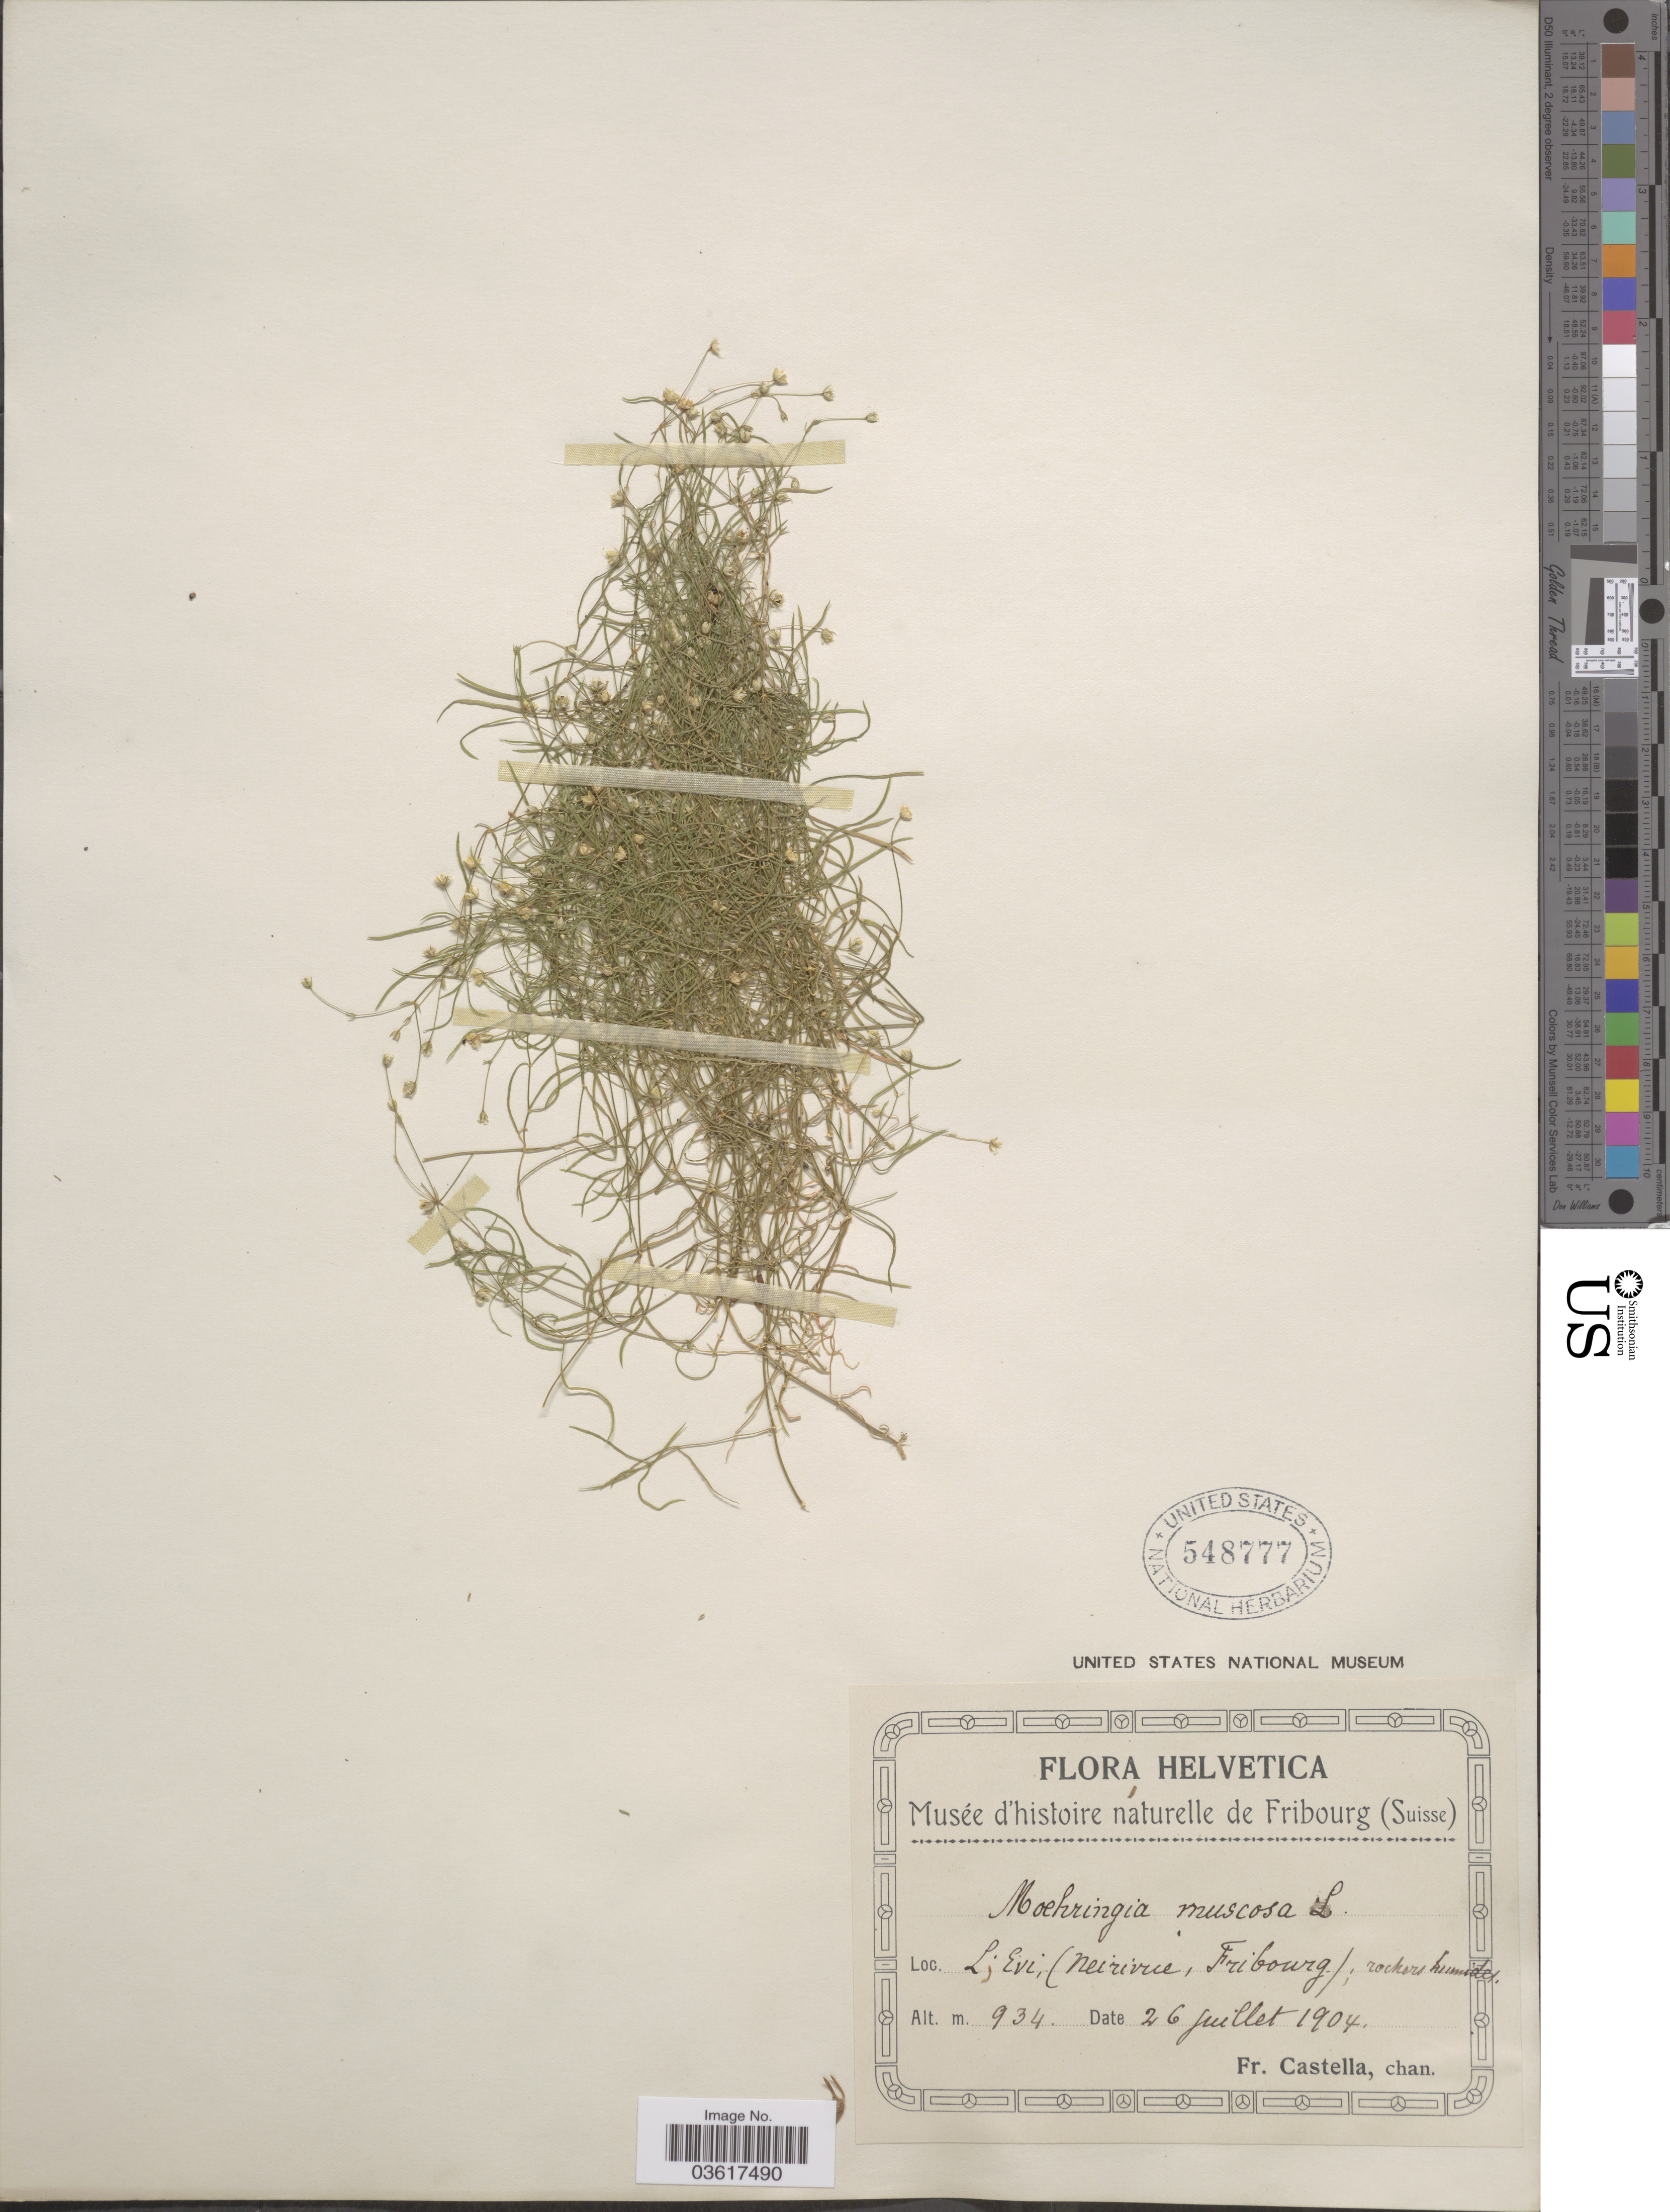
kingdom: Plantae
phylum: Tracheophyta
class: Magnoliopsida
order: Caryophyllales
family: Caryophyllaceae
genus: Moehringia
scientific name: Moehringia muscosa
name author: L.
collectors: Fr. Castella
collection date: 1904-07-26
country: Switzerland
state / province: Fribourg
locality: Helvetica. L; Evi, (Neirivue, Fribourg); rochers humidis.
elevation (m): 934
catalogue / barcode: US 548777